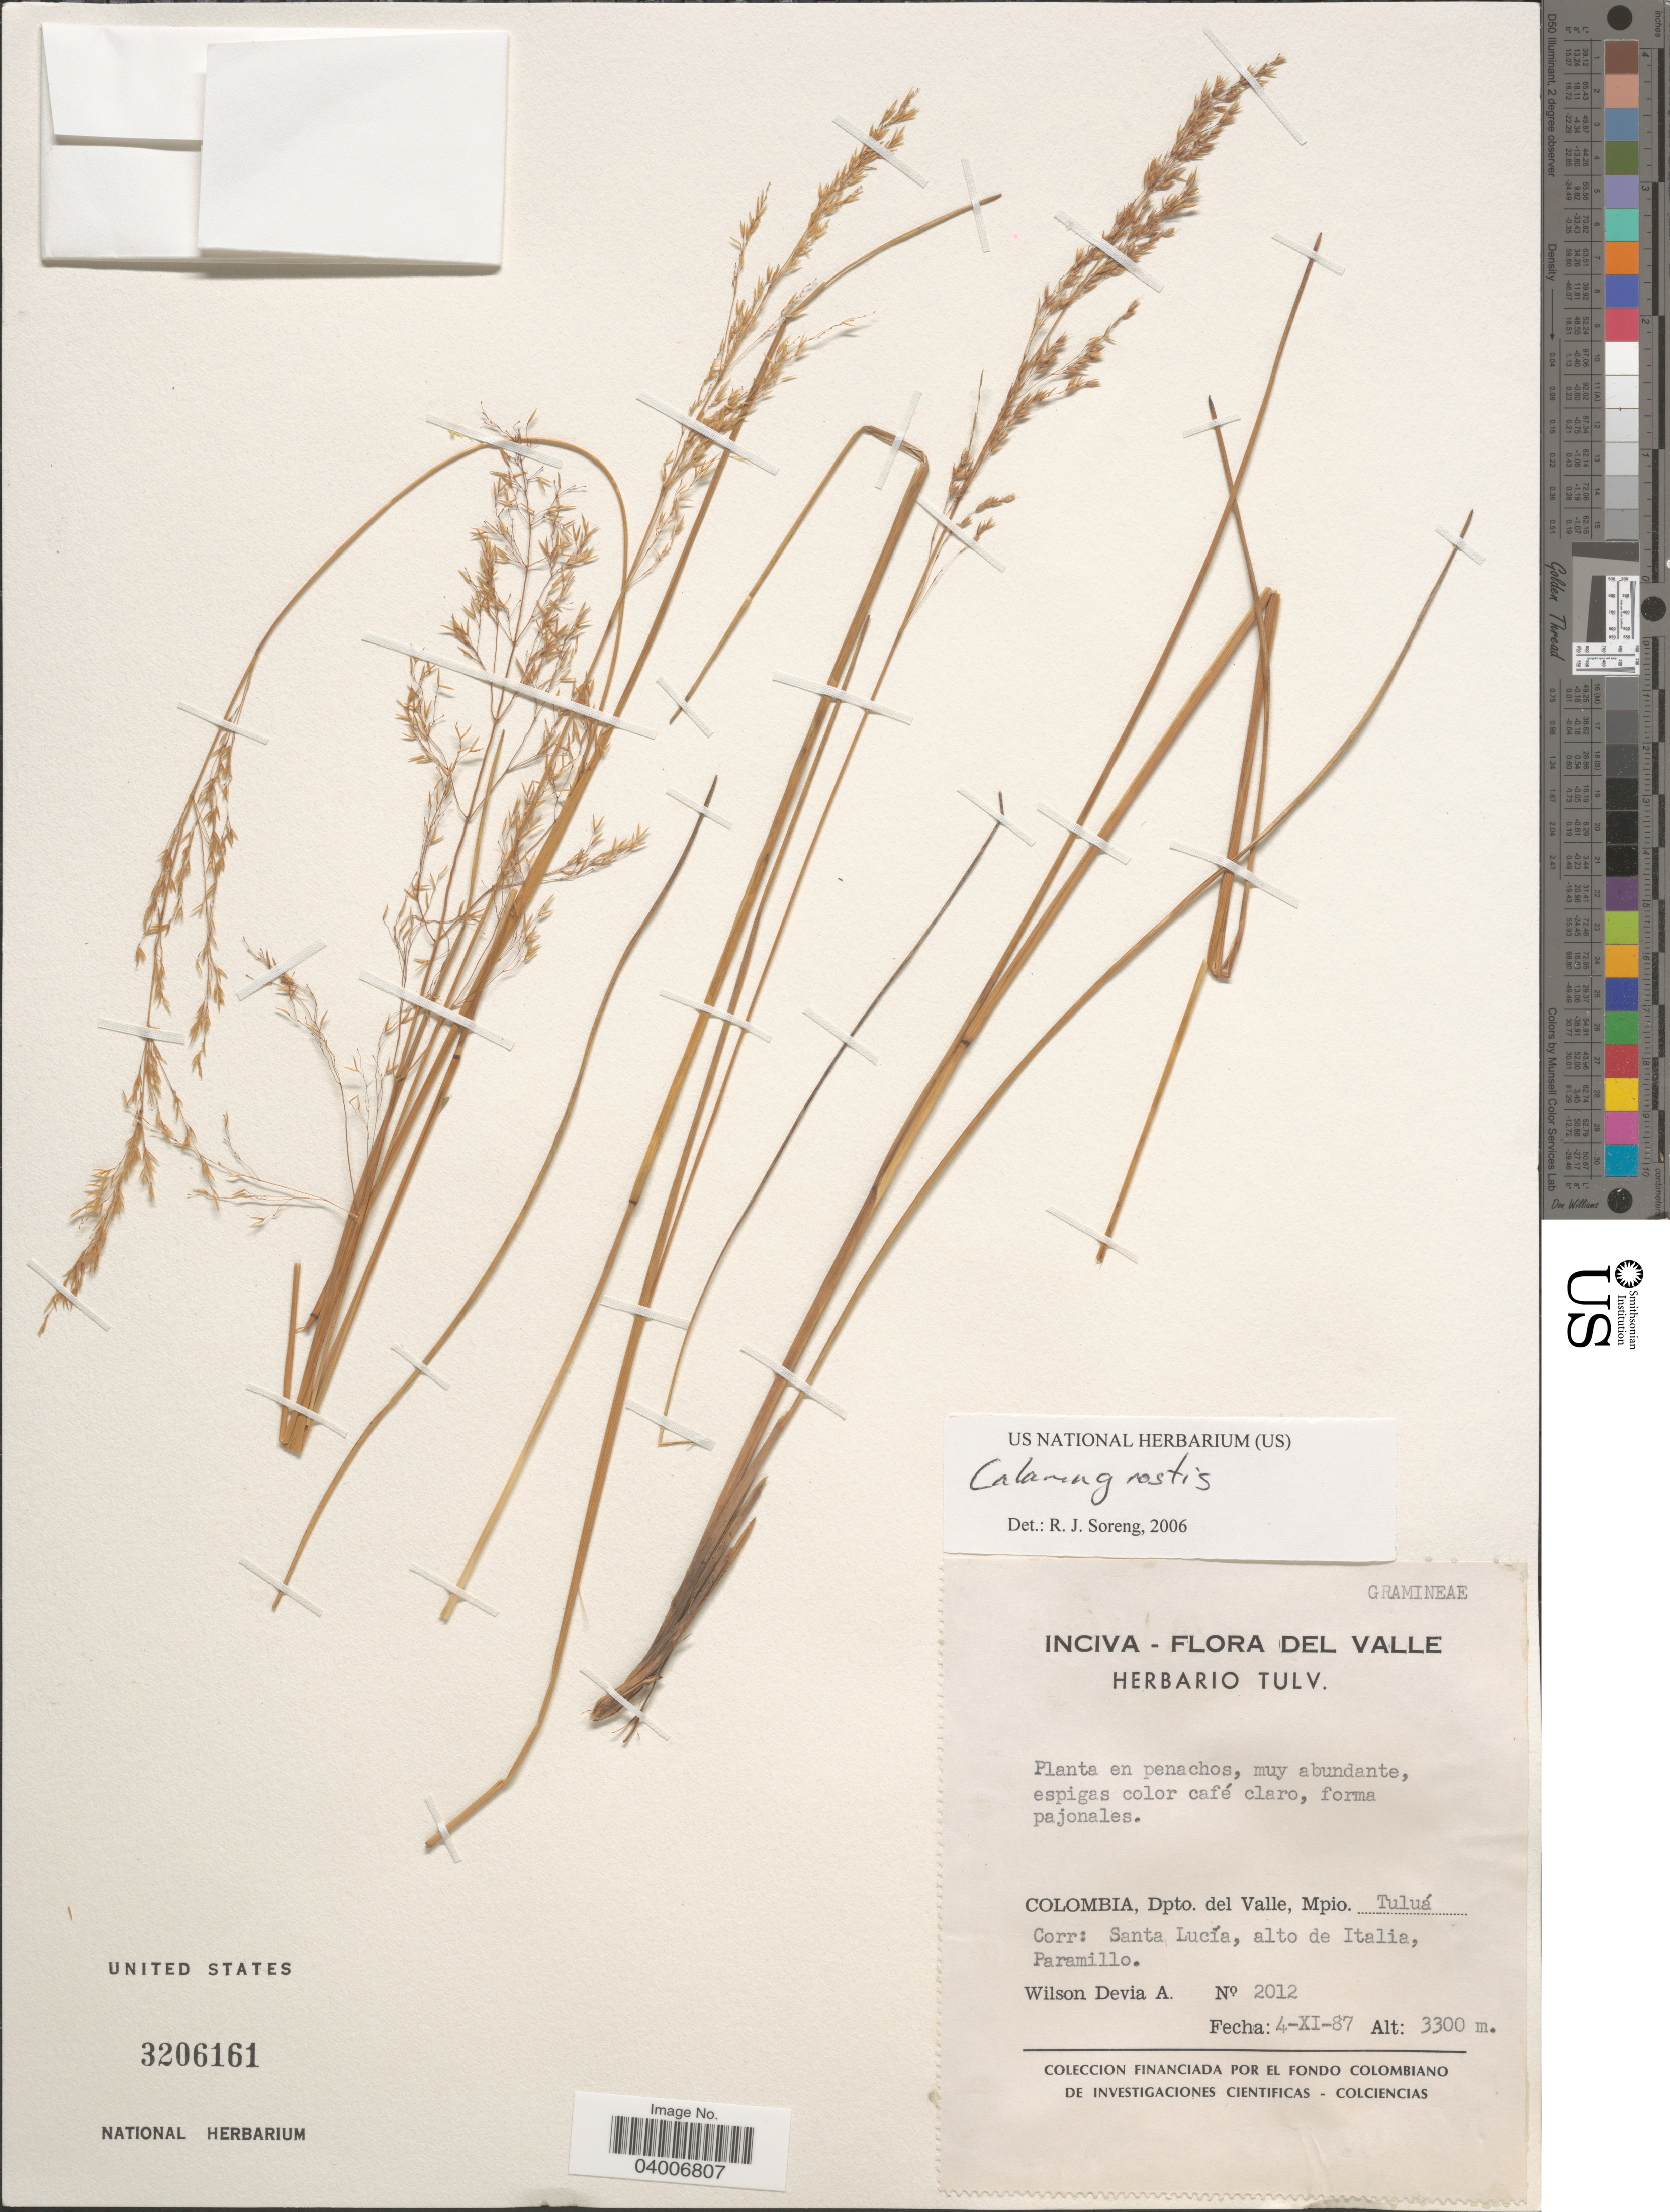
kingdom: Plantae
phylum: Tracheophyta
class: Liliopsida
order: Poales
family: Poaceae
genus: Cinnagrostis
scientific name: Cinnagrostis sp.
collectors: W. Devia A.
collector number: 2012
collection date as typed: Transcribed d/m/y: 4/11/87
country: Colombia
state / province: Valle del Cauca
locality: Dpto. del Valle, Mpio. Tuluá. Corr: Santa Lucía, alto de Italia, Paramillo.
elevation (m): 3300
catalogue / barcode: US 3206161